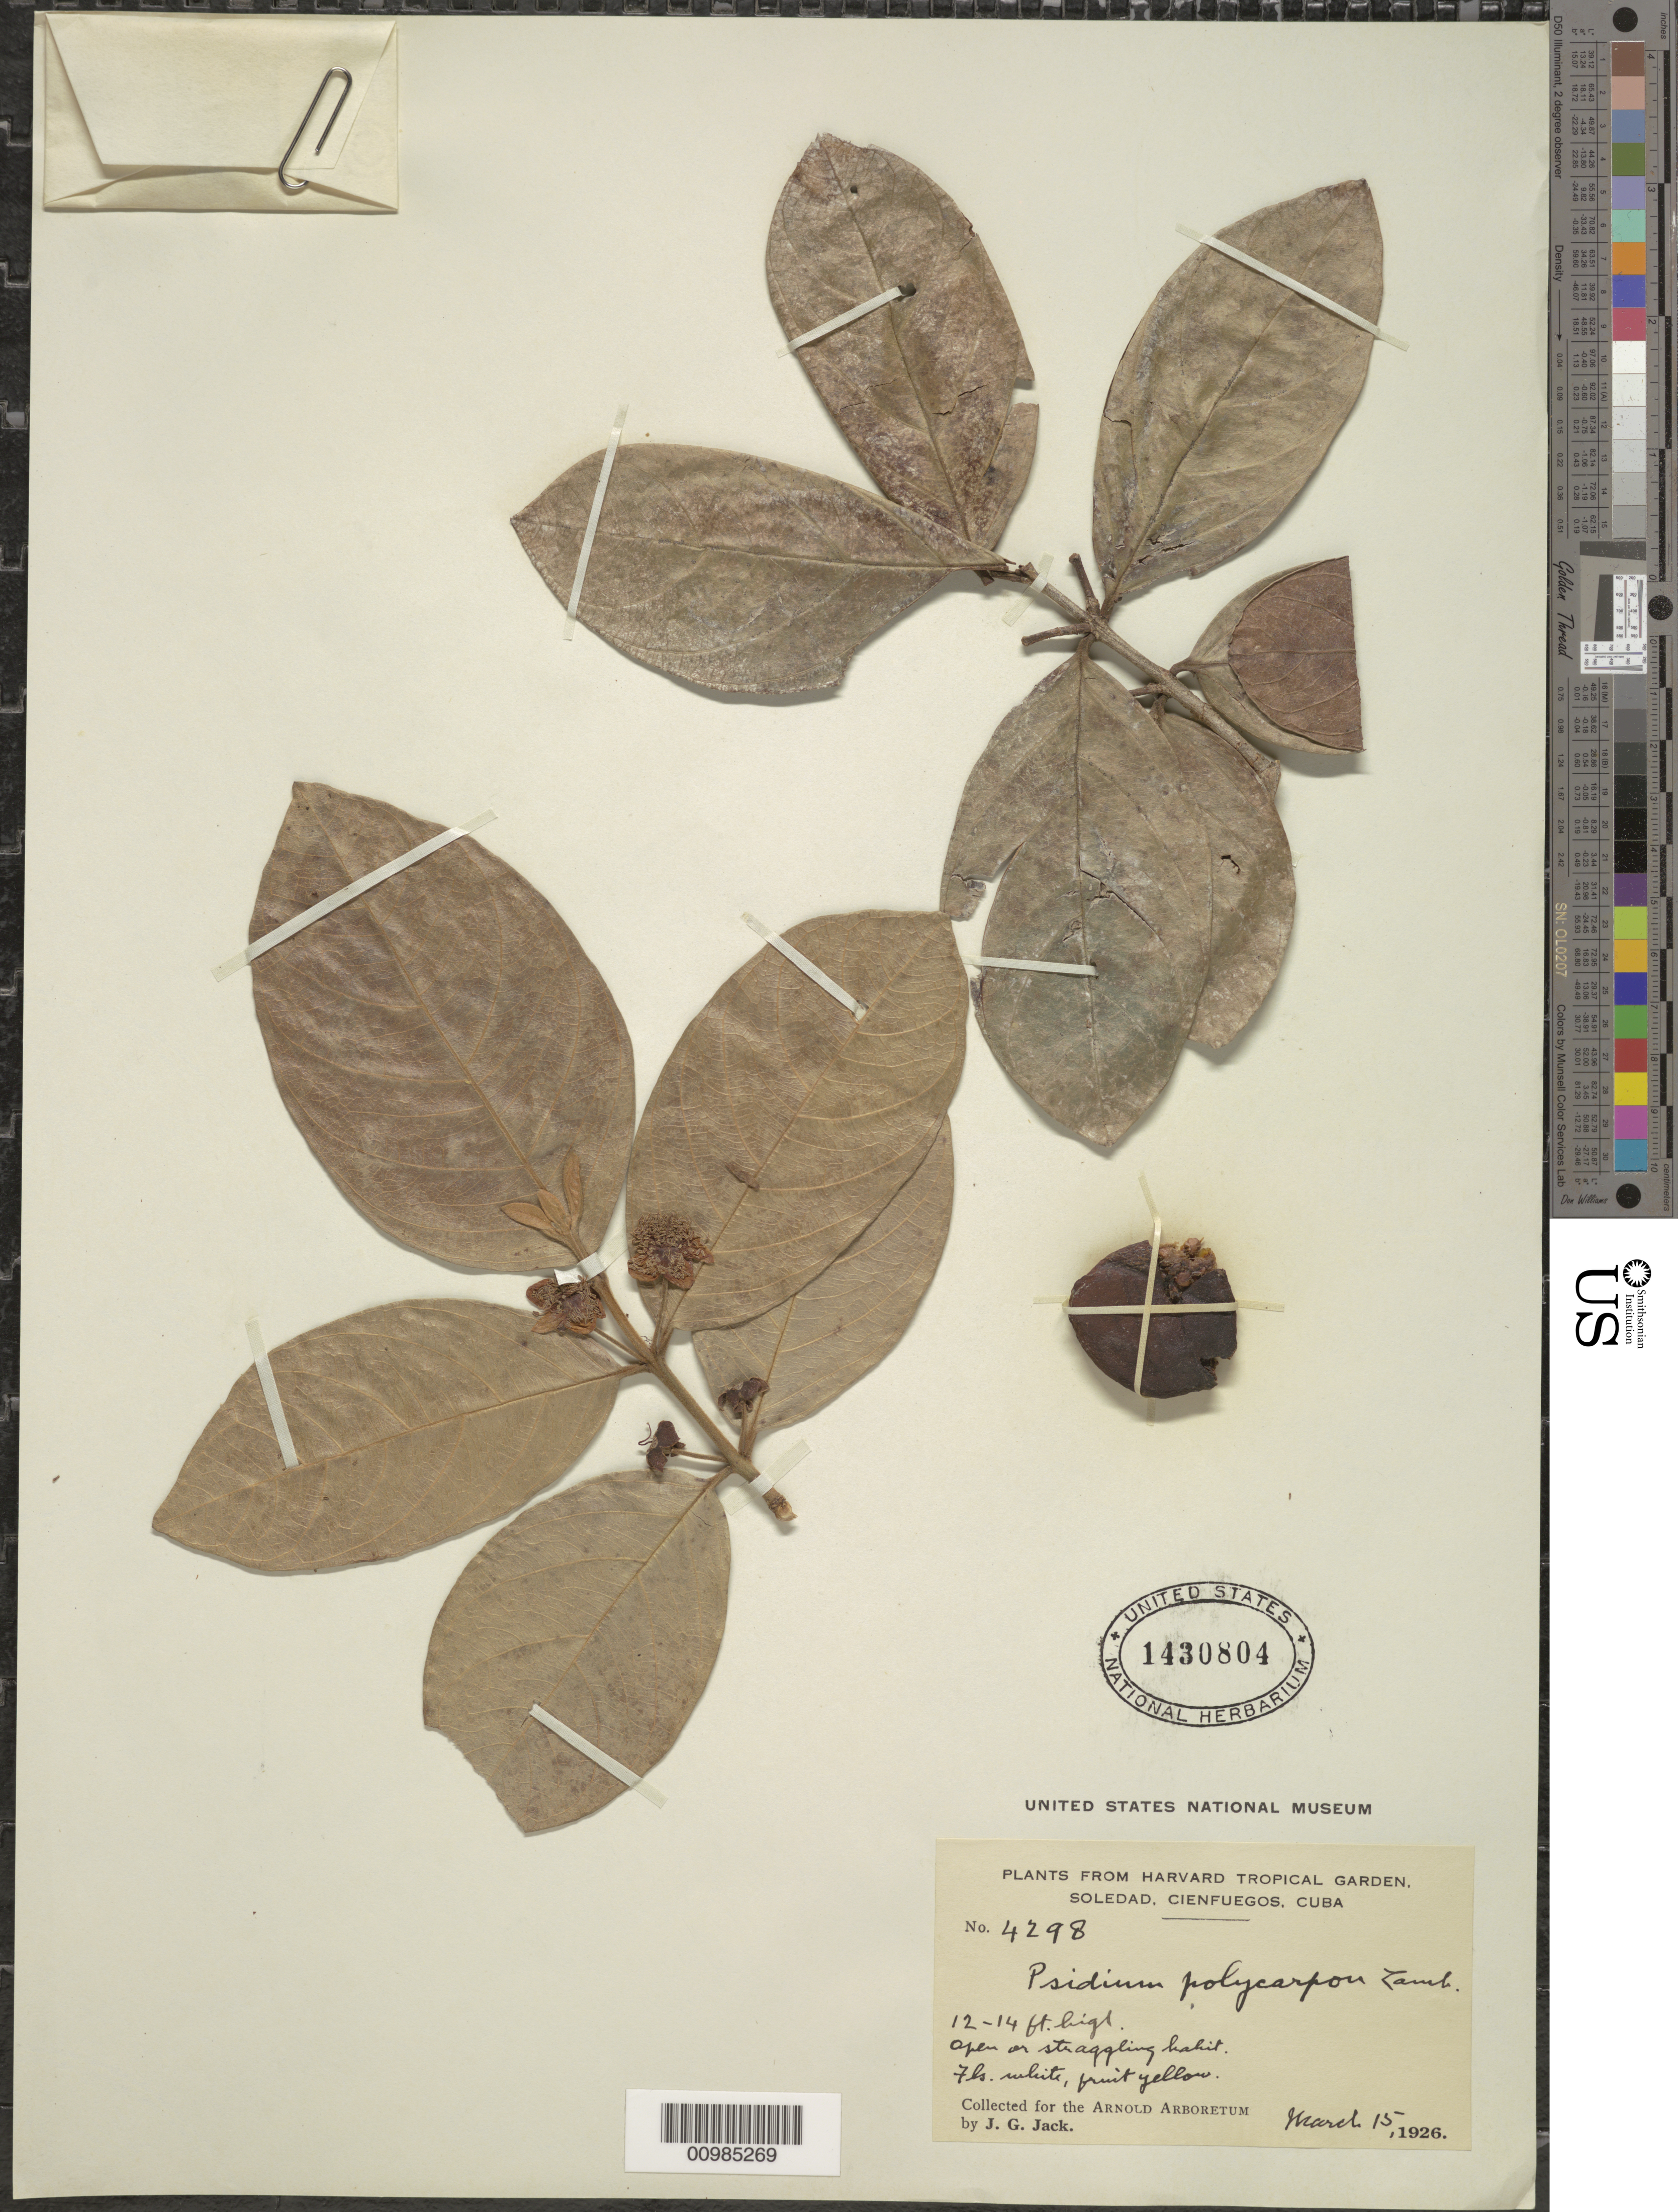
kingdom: Plantae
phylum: Tracheophyta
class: Magnoliopsida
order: Myrtales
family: Myrtaceae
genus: Psidium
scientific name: Psidium polycarpon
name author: Lamb.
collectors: J. G. Jack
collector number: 4298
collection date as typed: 15 Mar 1926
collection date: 1926-03-15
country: Cuba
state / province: Cienfuegos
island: Cuba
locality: Soledad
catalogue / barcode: US 1430804